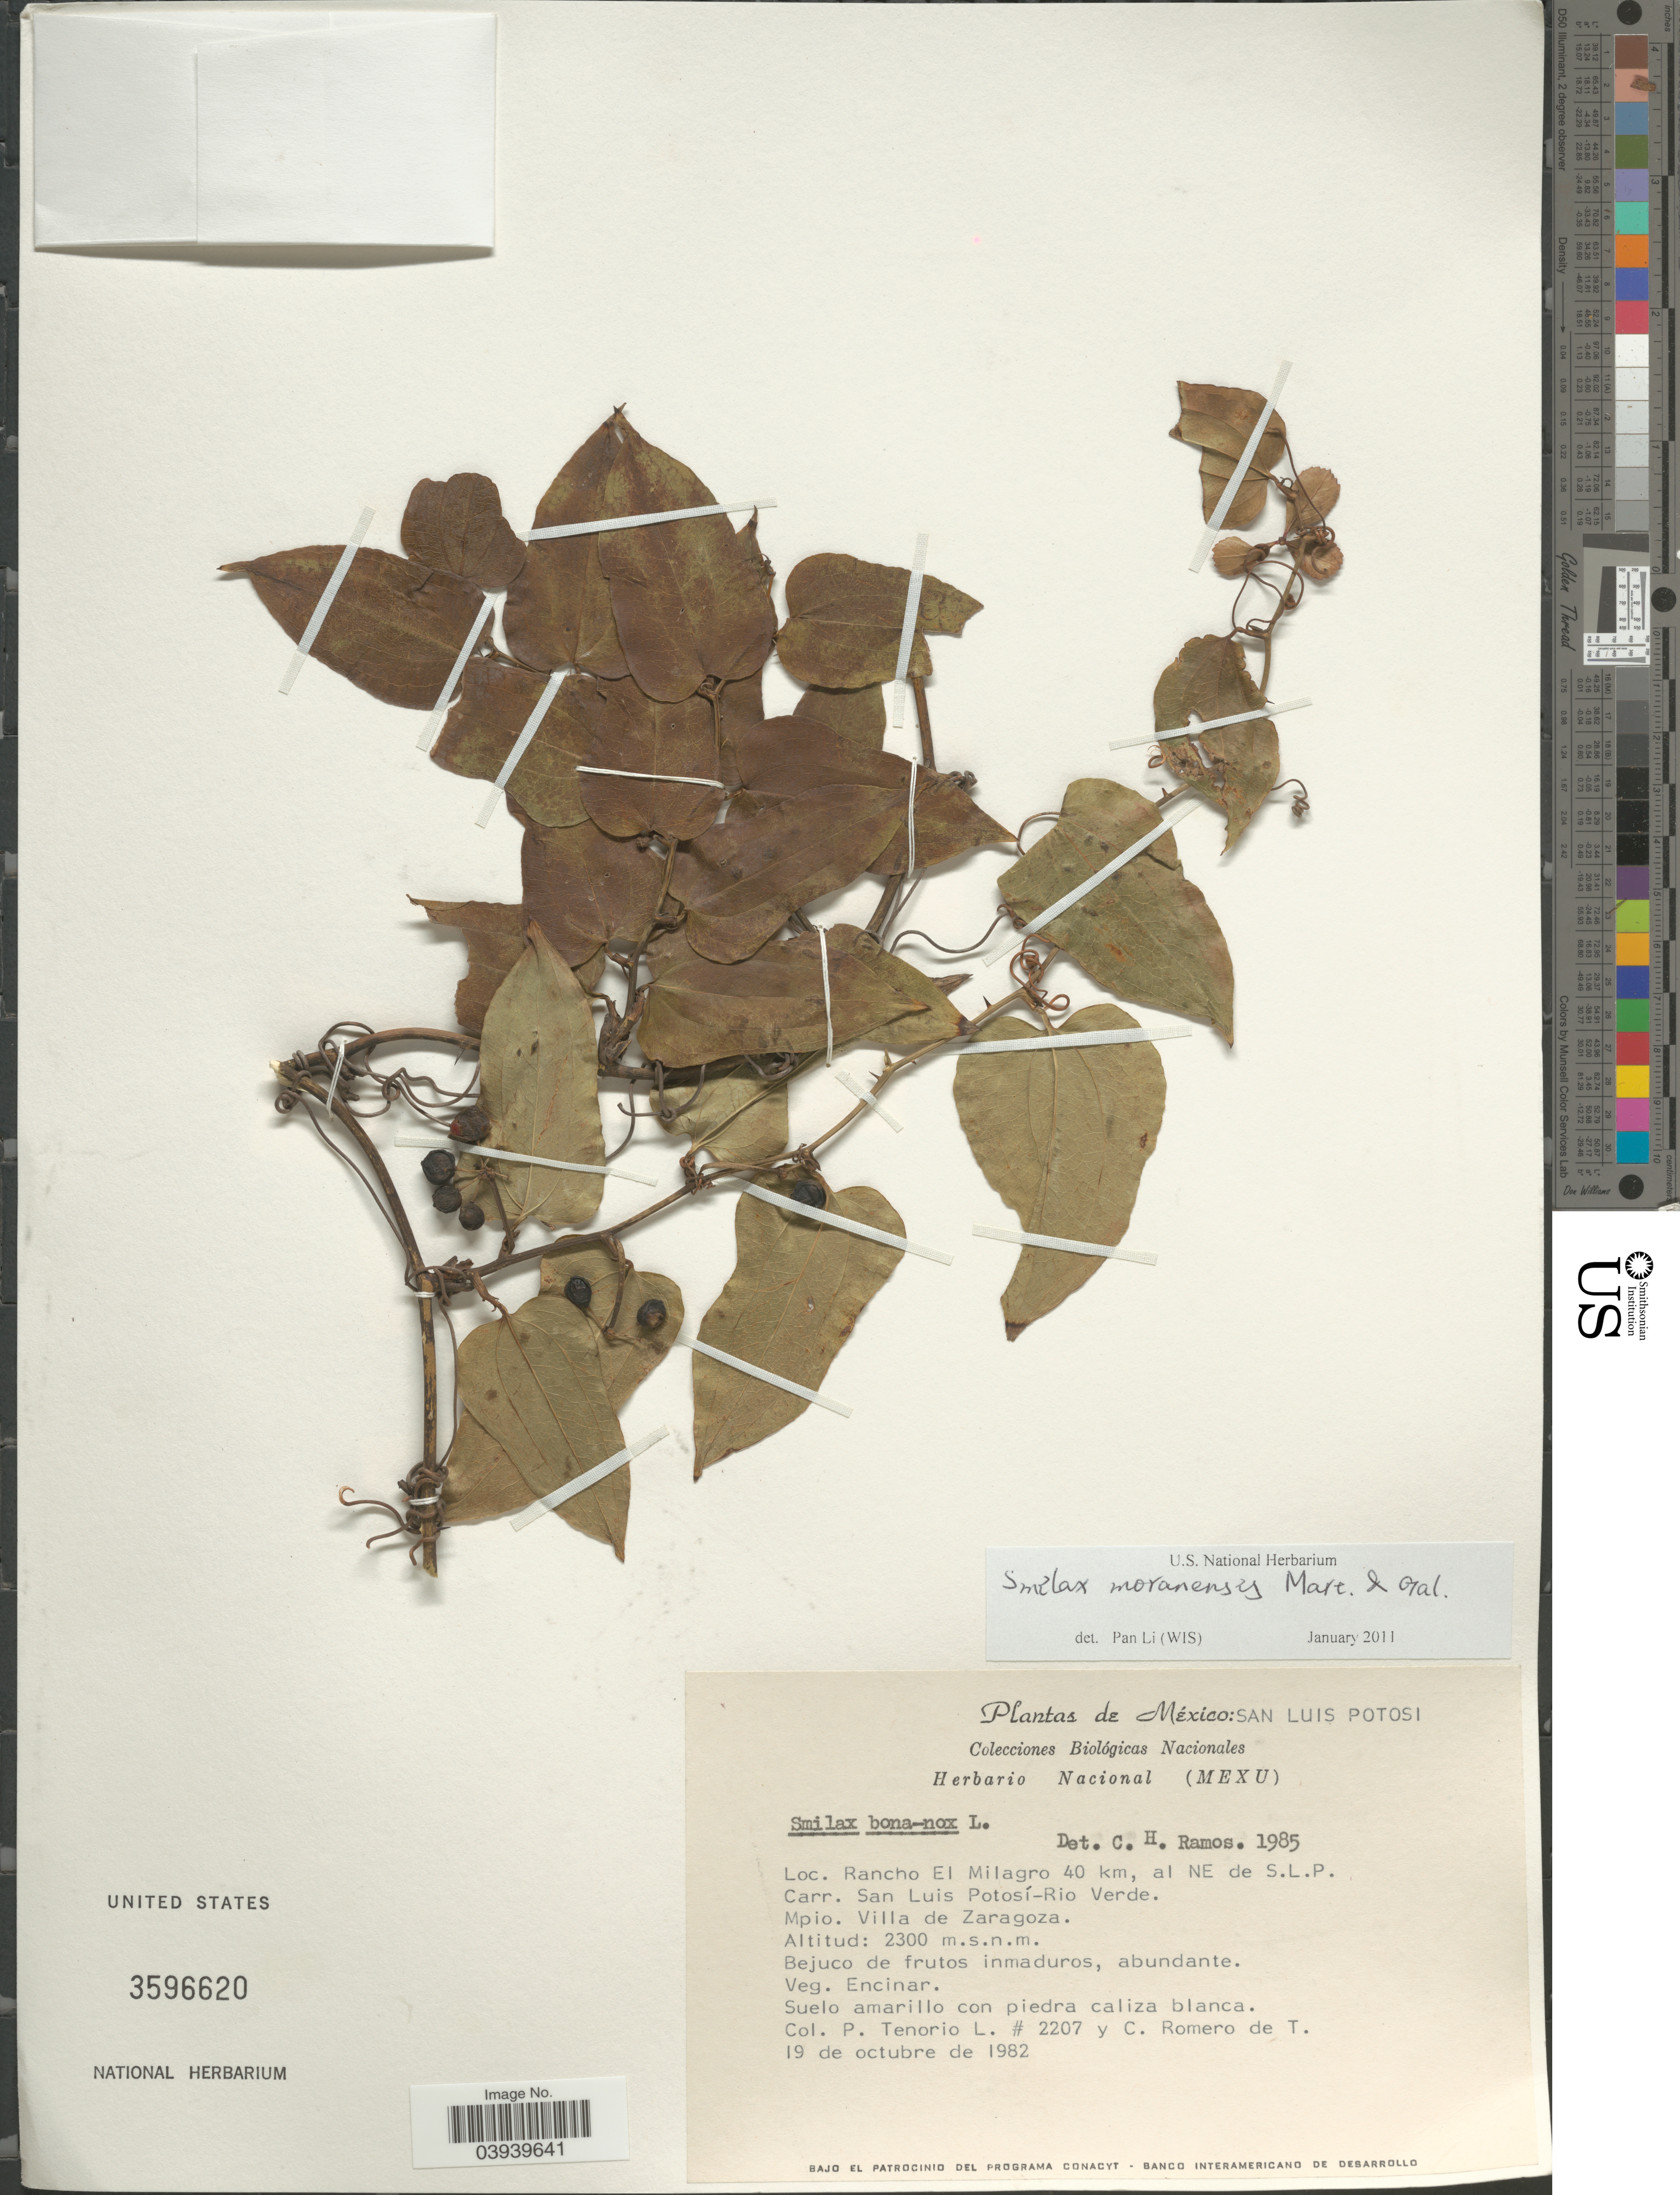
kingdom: Plantae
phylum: Tracheophyta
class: Liliopsida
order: Liliales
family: Smilacaceae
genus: Smilax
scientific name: Smilax moranensis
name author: M. Martens & Galeotti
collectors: P. Tenorio L. & C. Romero de T.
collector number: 2207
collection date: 1982-10-19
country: Mexico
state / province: San Luis Potosí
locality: Rancho El Milagro 40 km, al NE de S.L.P. Carr. San Luis Potosí - Rio Verde. Mpio. Villa de Zaragoza.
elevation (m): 2300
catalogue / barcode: US 3596620